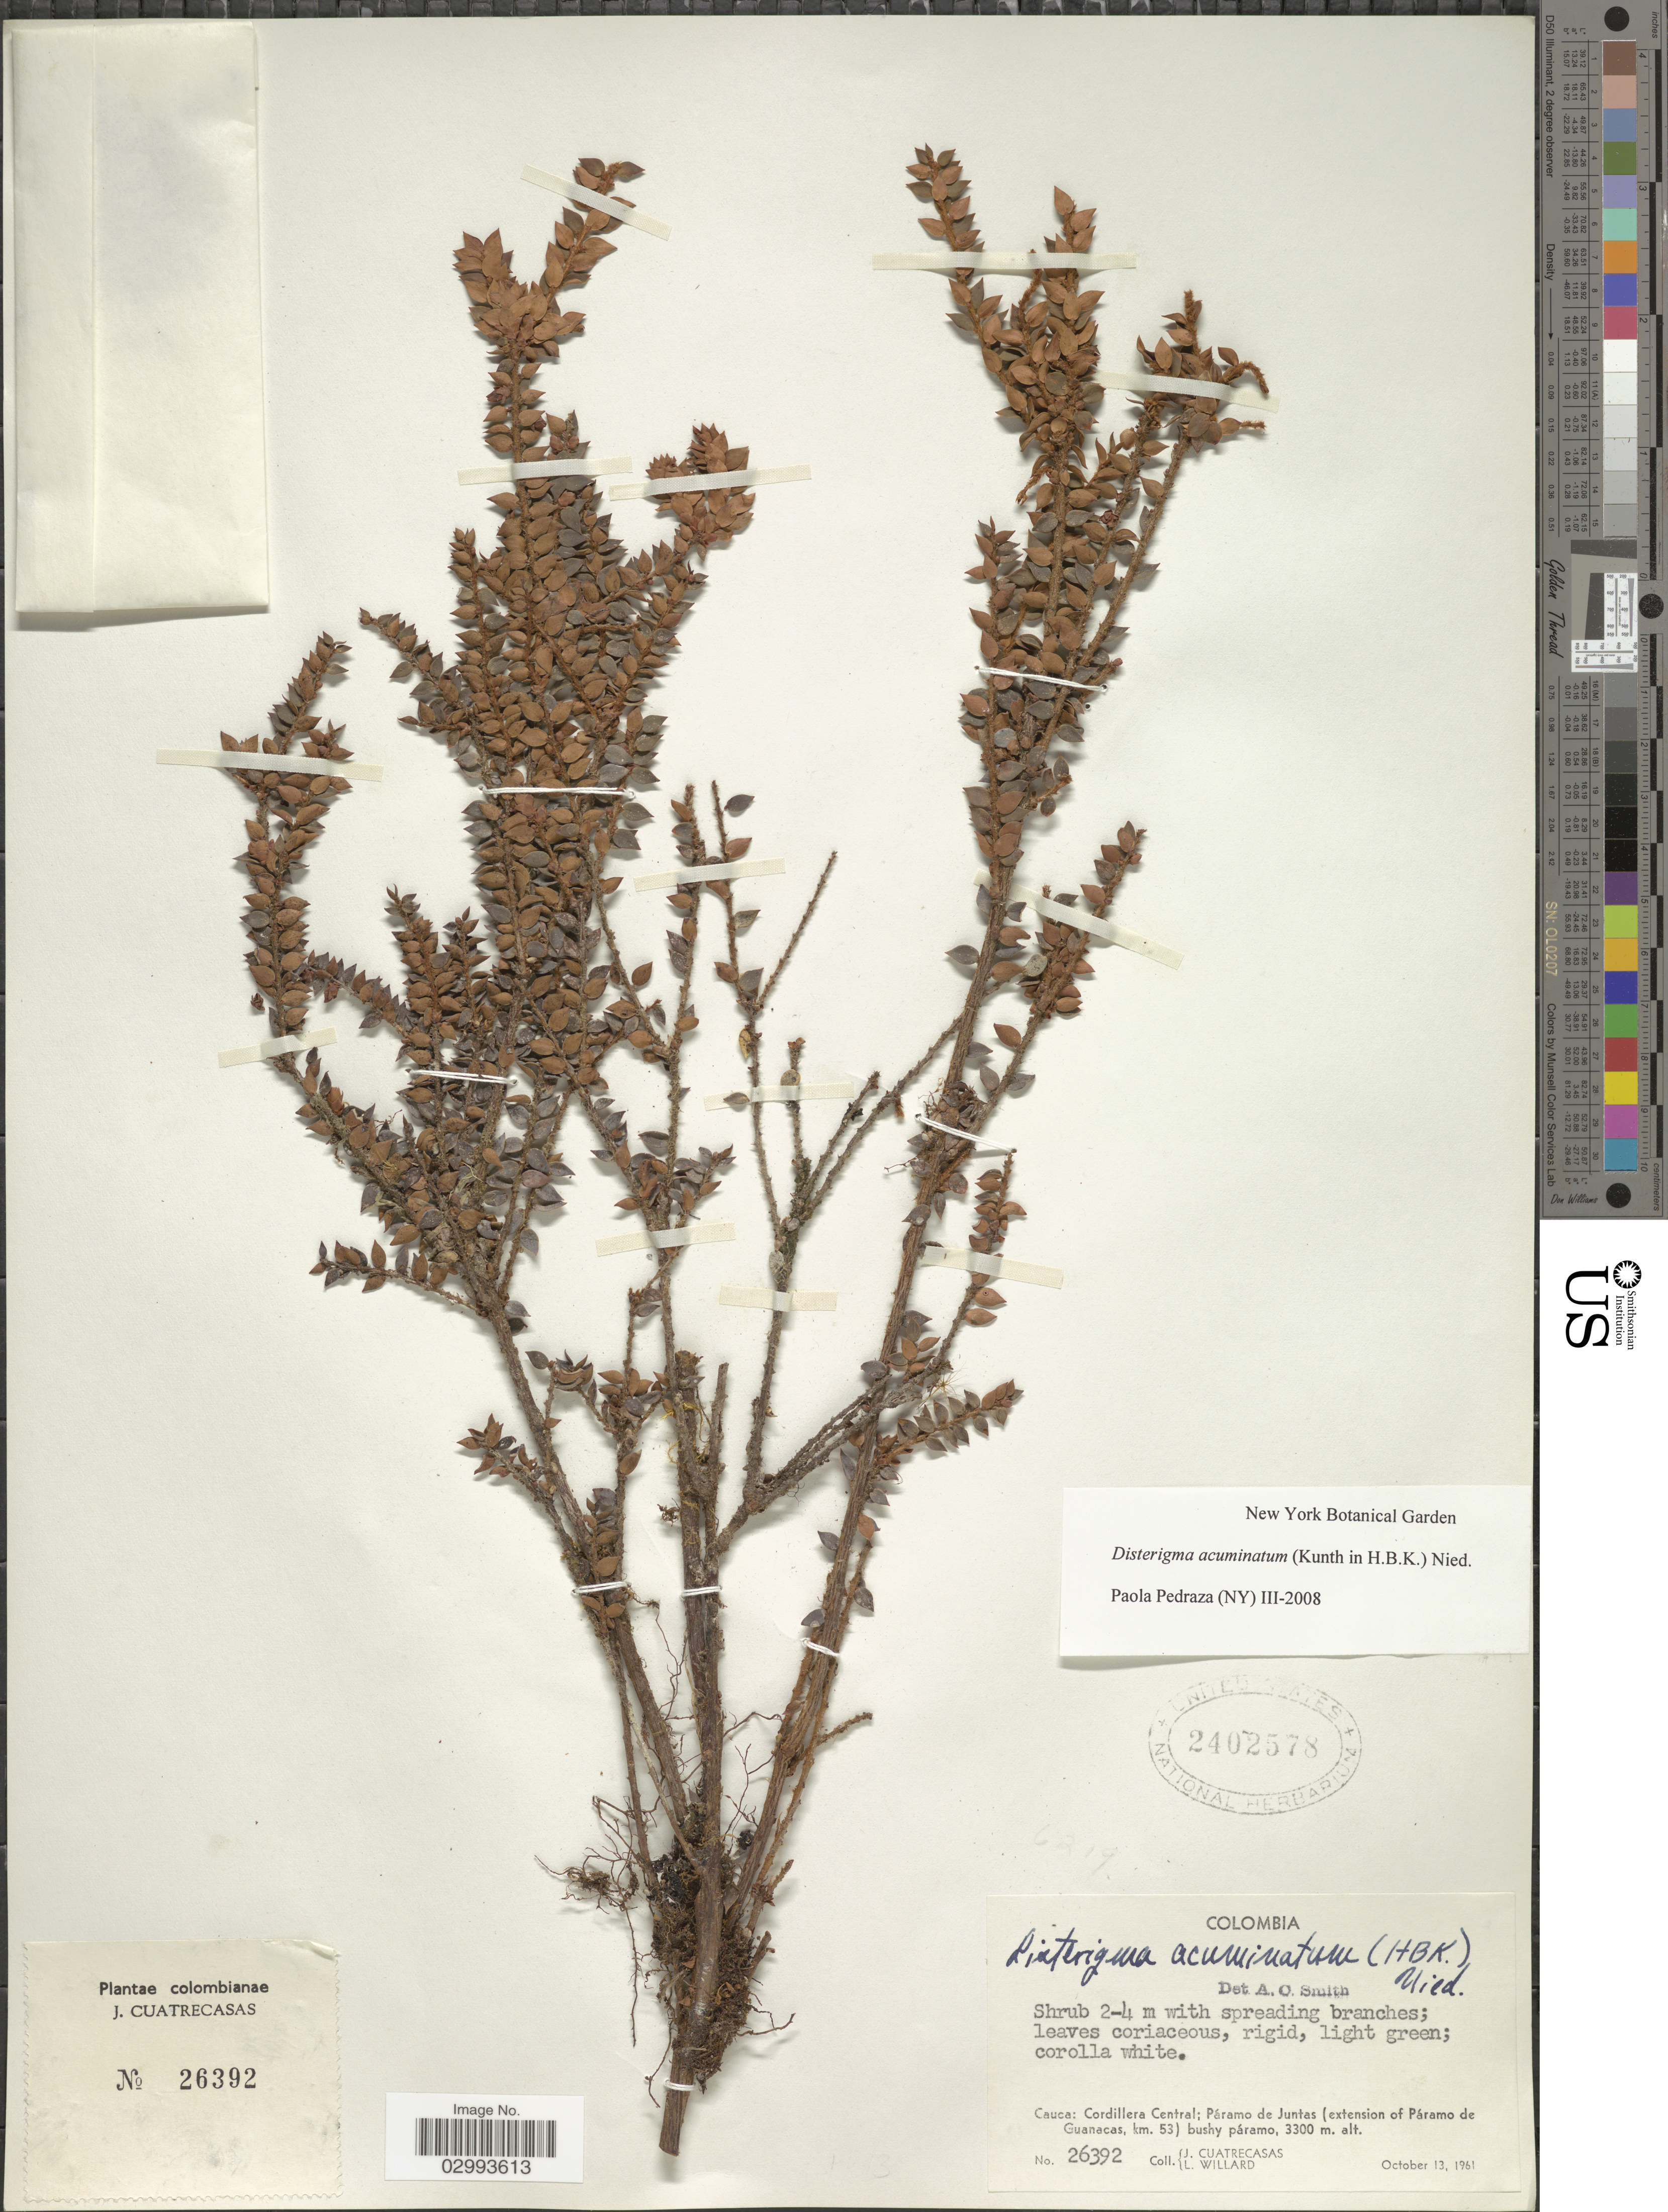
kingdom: Plantae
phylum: Tracheophyta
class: Magnoliopsida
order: Ericales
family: Ericaceae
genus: Disterigma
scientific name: Disterigma acuminatum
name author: (Kunth) Nied.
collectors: J. Cuatrecasas & L. Willard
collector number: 26392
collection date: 1961-10-13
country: Colombia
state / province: Cauca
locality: Cordillera Central; Páramo de Juntas (extension of Páramo de Guanacas, km. 53).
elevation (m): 3300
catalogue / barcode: US 2402578